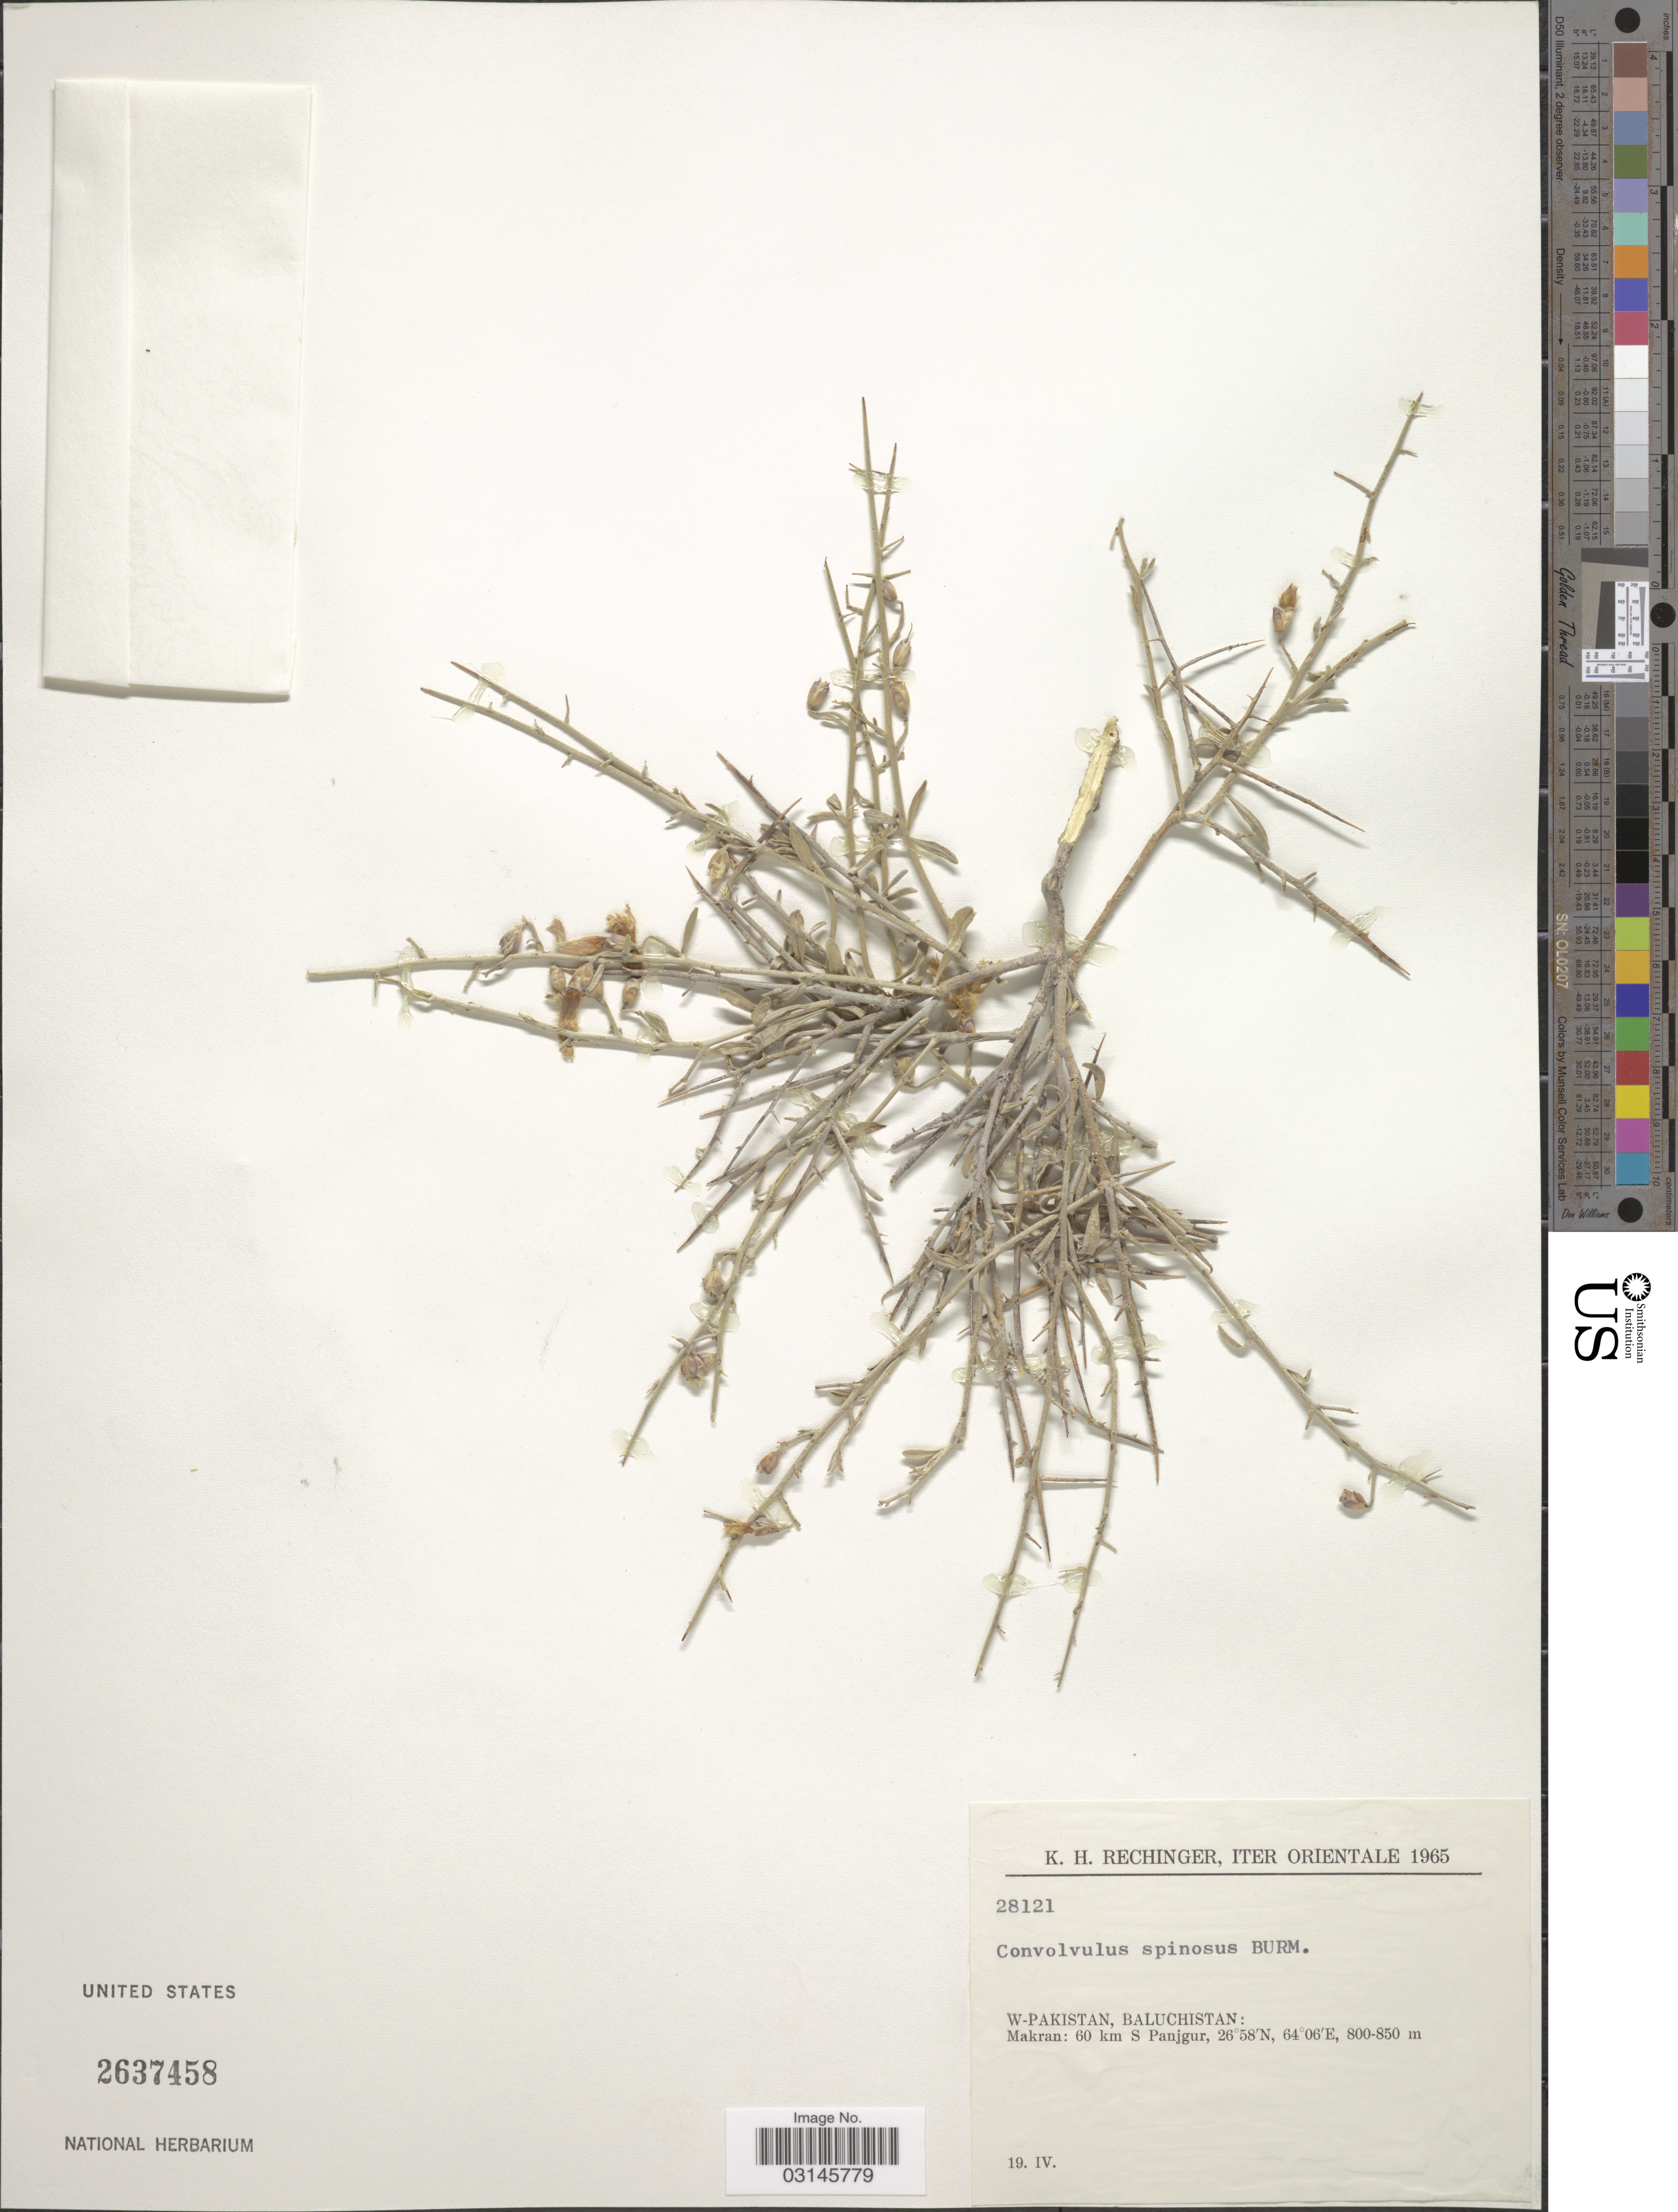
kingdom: Plantae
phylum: Tracheophyta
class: Magnoliopsida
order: Solanales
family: Convolvulaceae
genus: Convolvulus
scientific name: Convolvulus spinosus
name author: Burm. f.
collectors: K. H. Rechinger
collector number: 28121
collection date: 1965-04-19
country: Pakistan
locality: Iter Orientale, W-Pakistan, Baluchistan: Makran: 60 km S Panjgur.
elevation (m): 800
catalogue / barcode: US 2637458